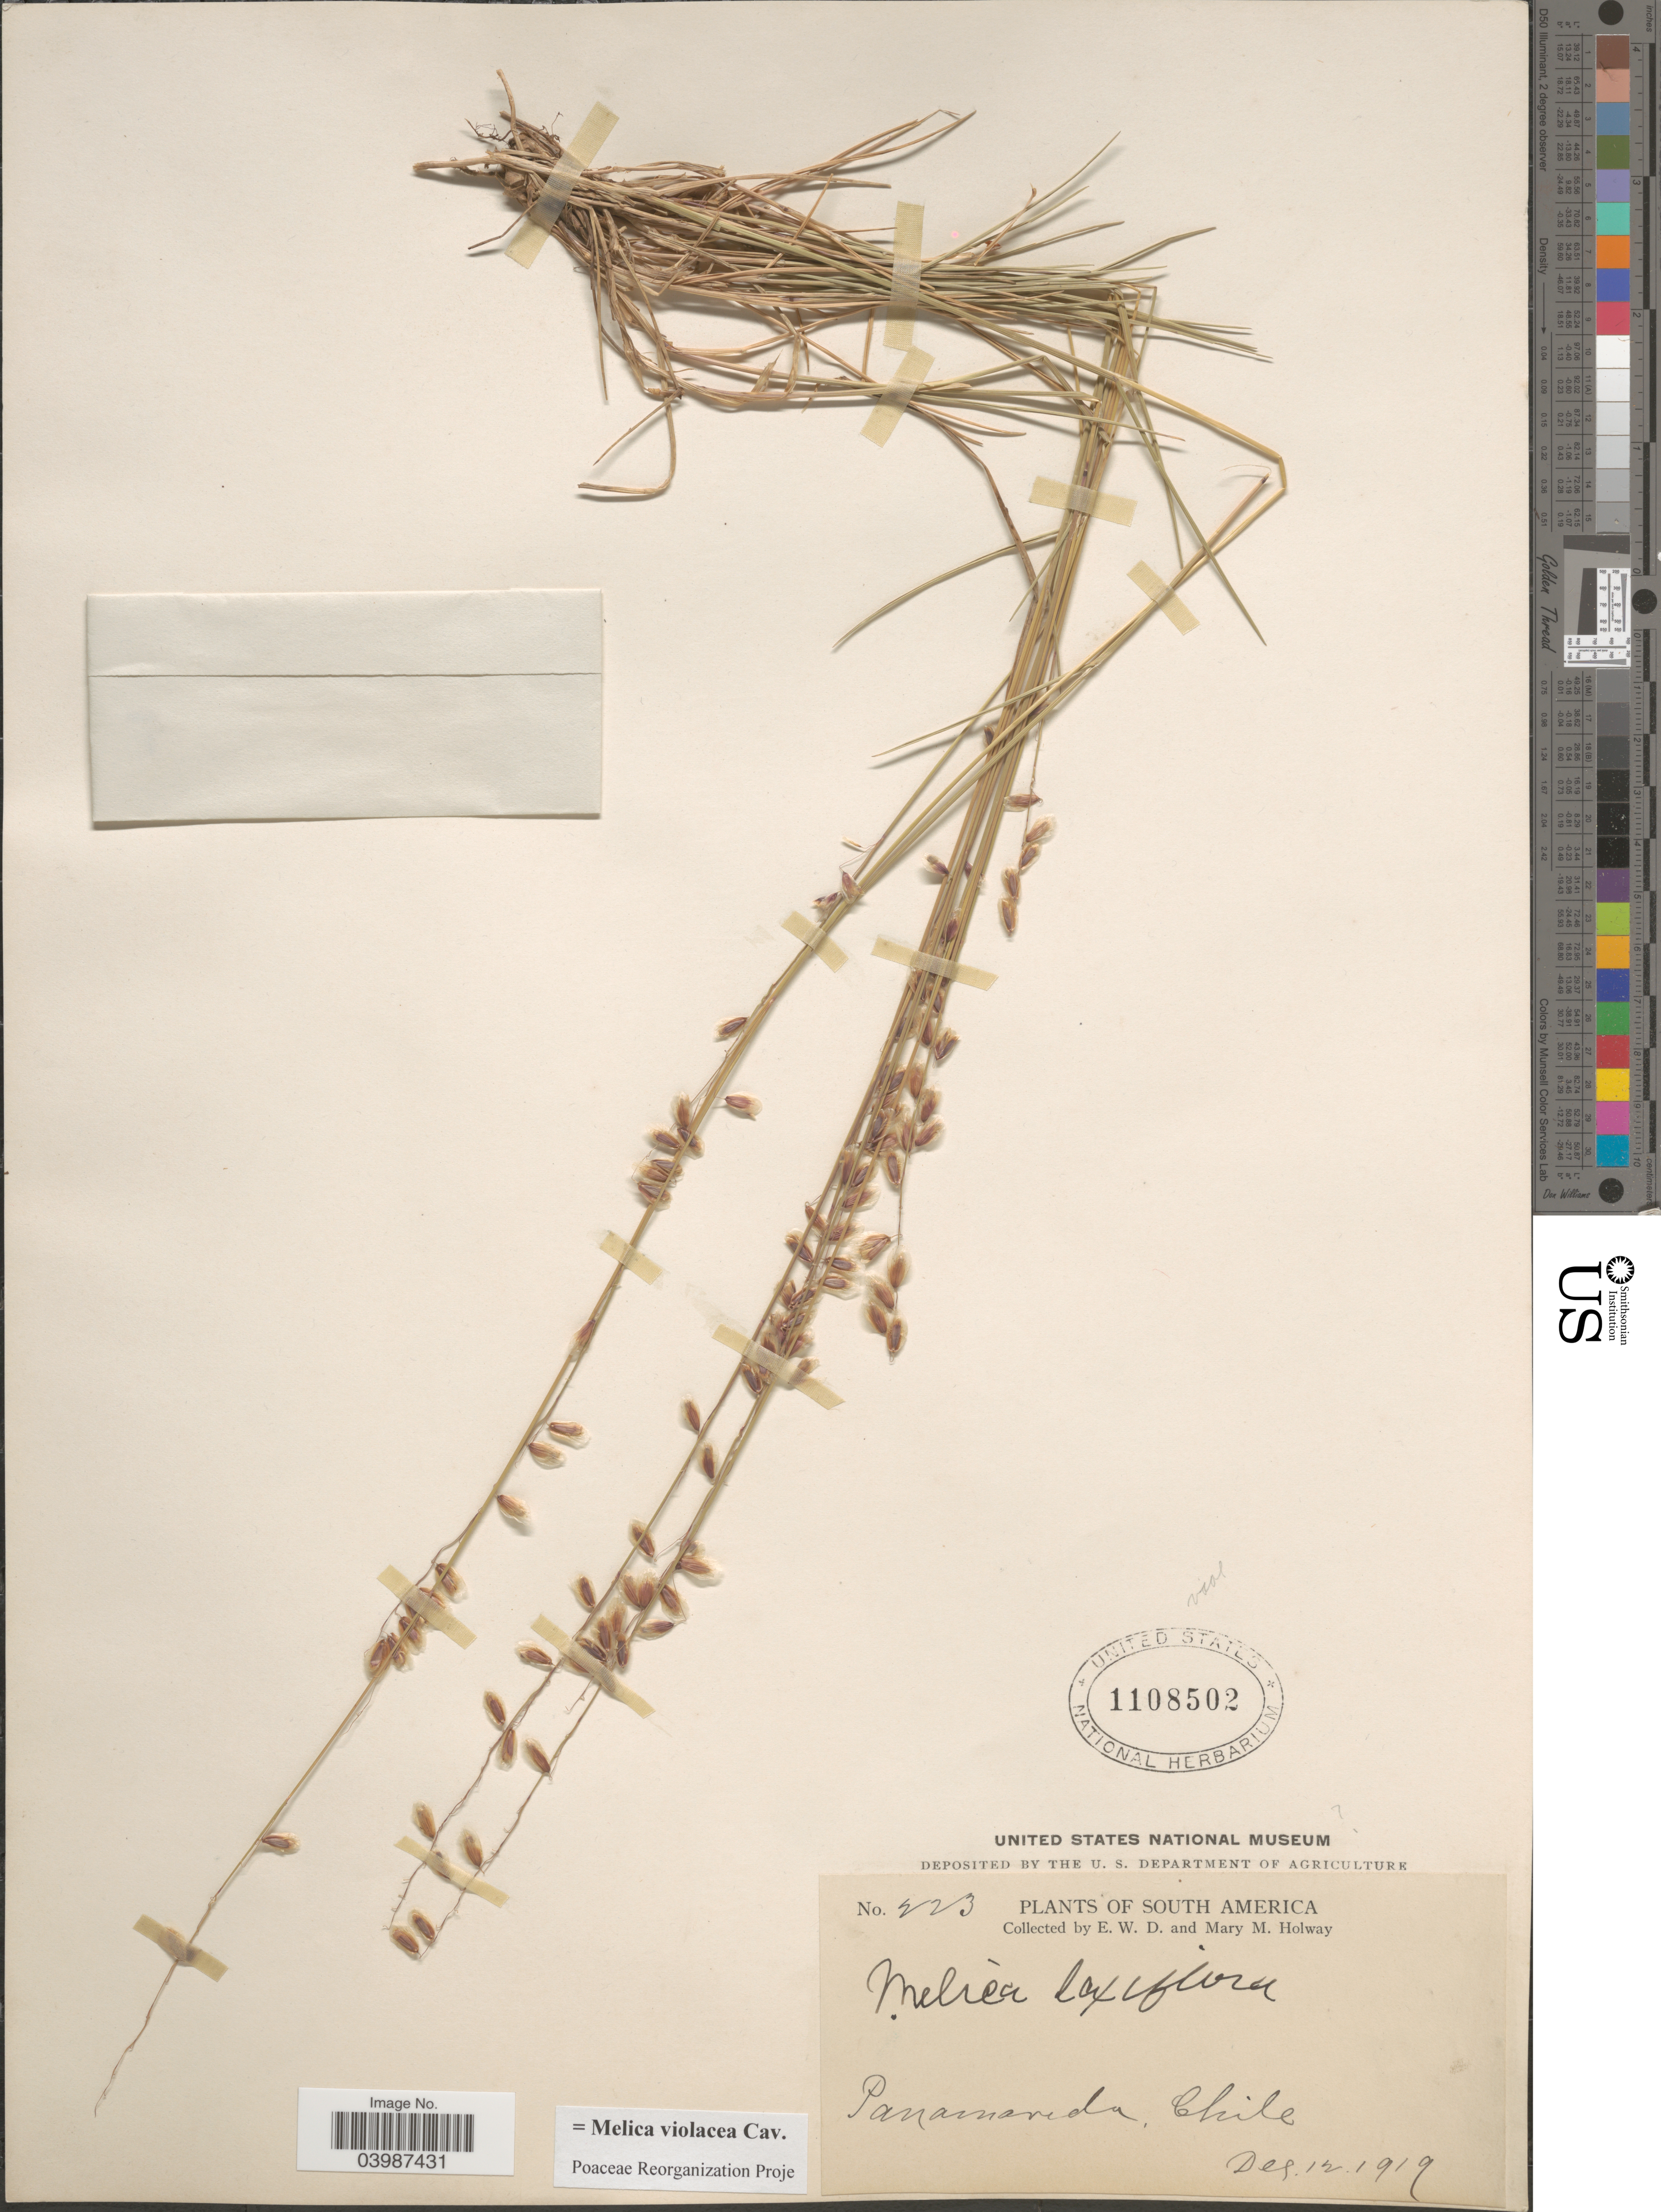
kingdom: Plantae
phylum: Tracheophyta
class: Liliopsida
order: Poales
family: Poaceae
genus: Melica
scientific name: Melica violacea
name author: Cav.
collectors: E. W. D. Holway & M. M. Holway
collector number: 223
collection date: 1919-12-12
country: Chile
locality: Panamavida.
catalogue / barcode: US 1108502